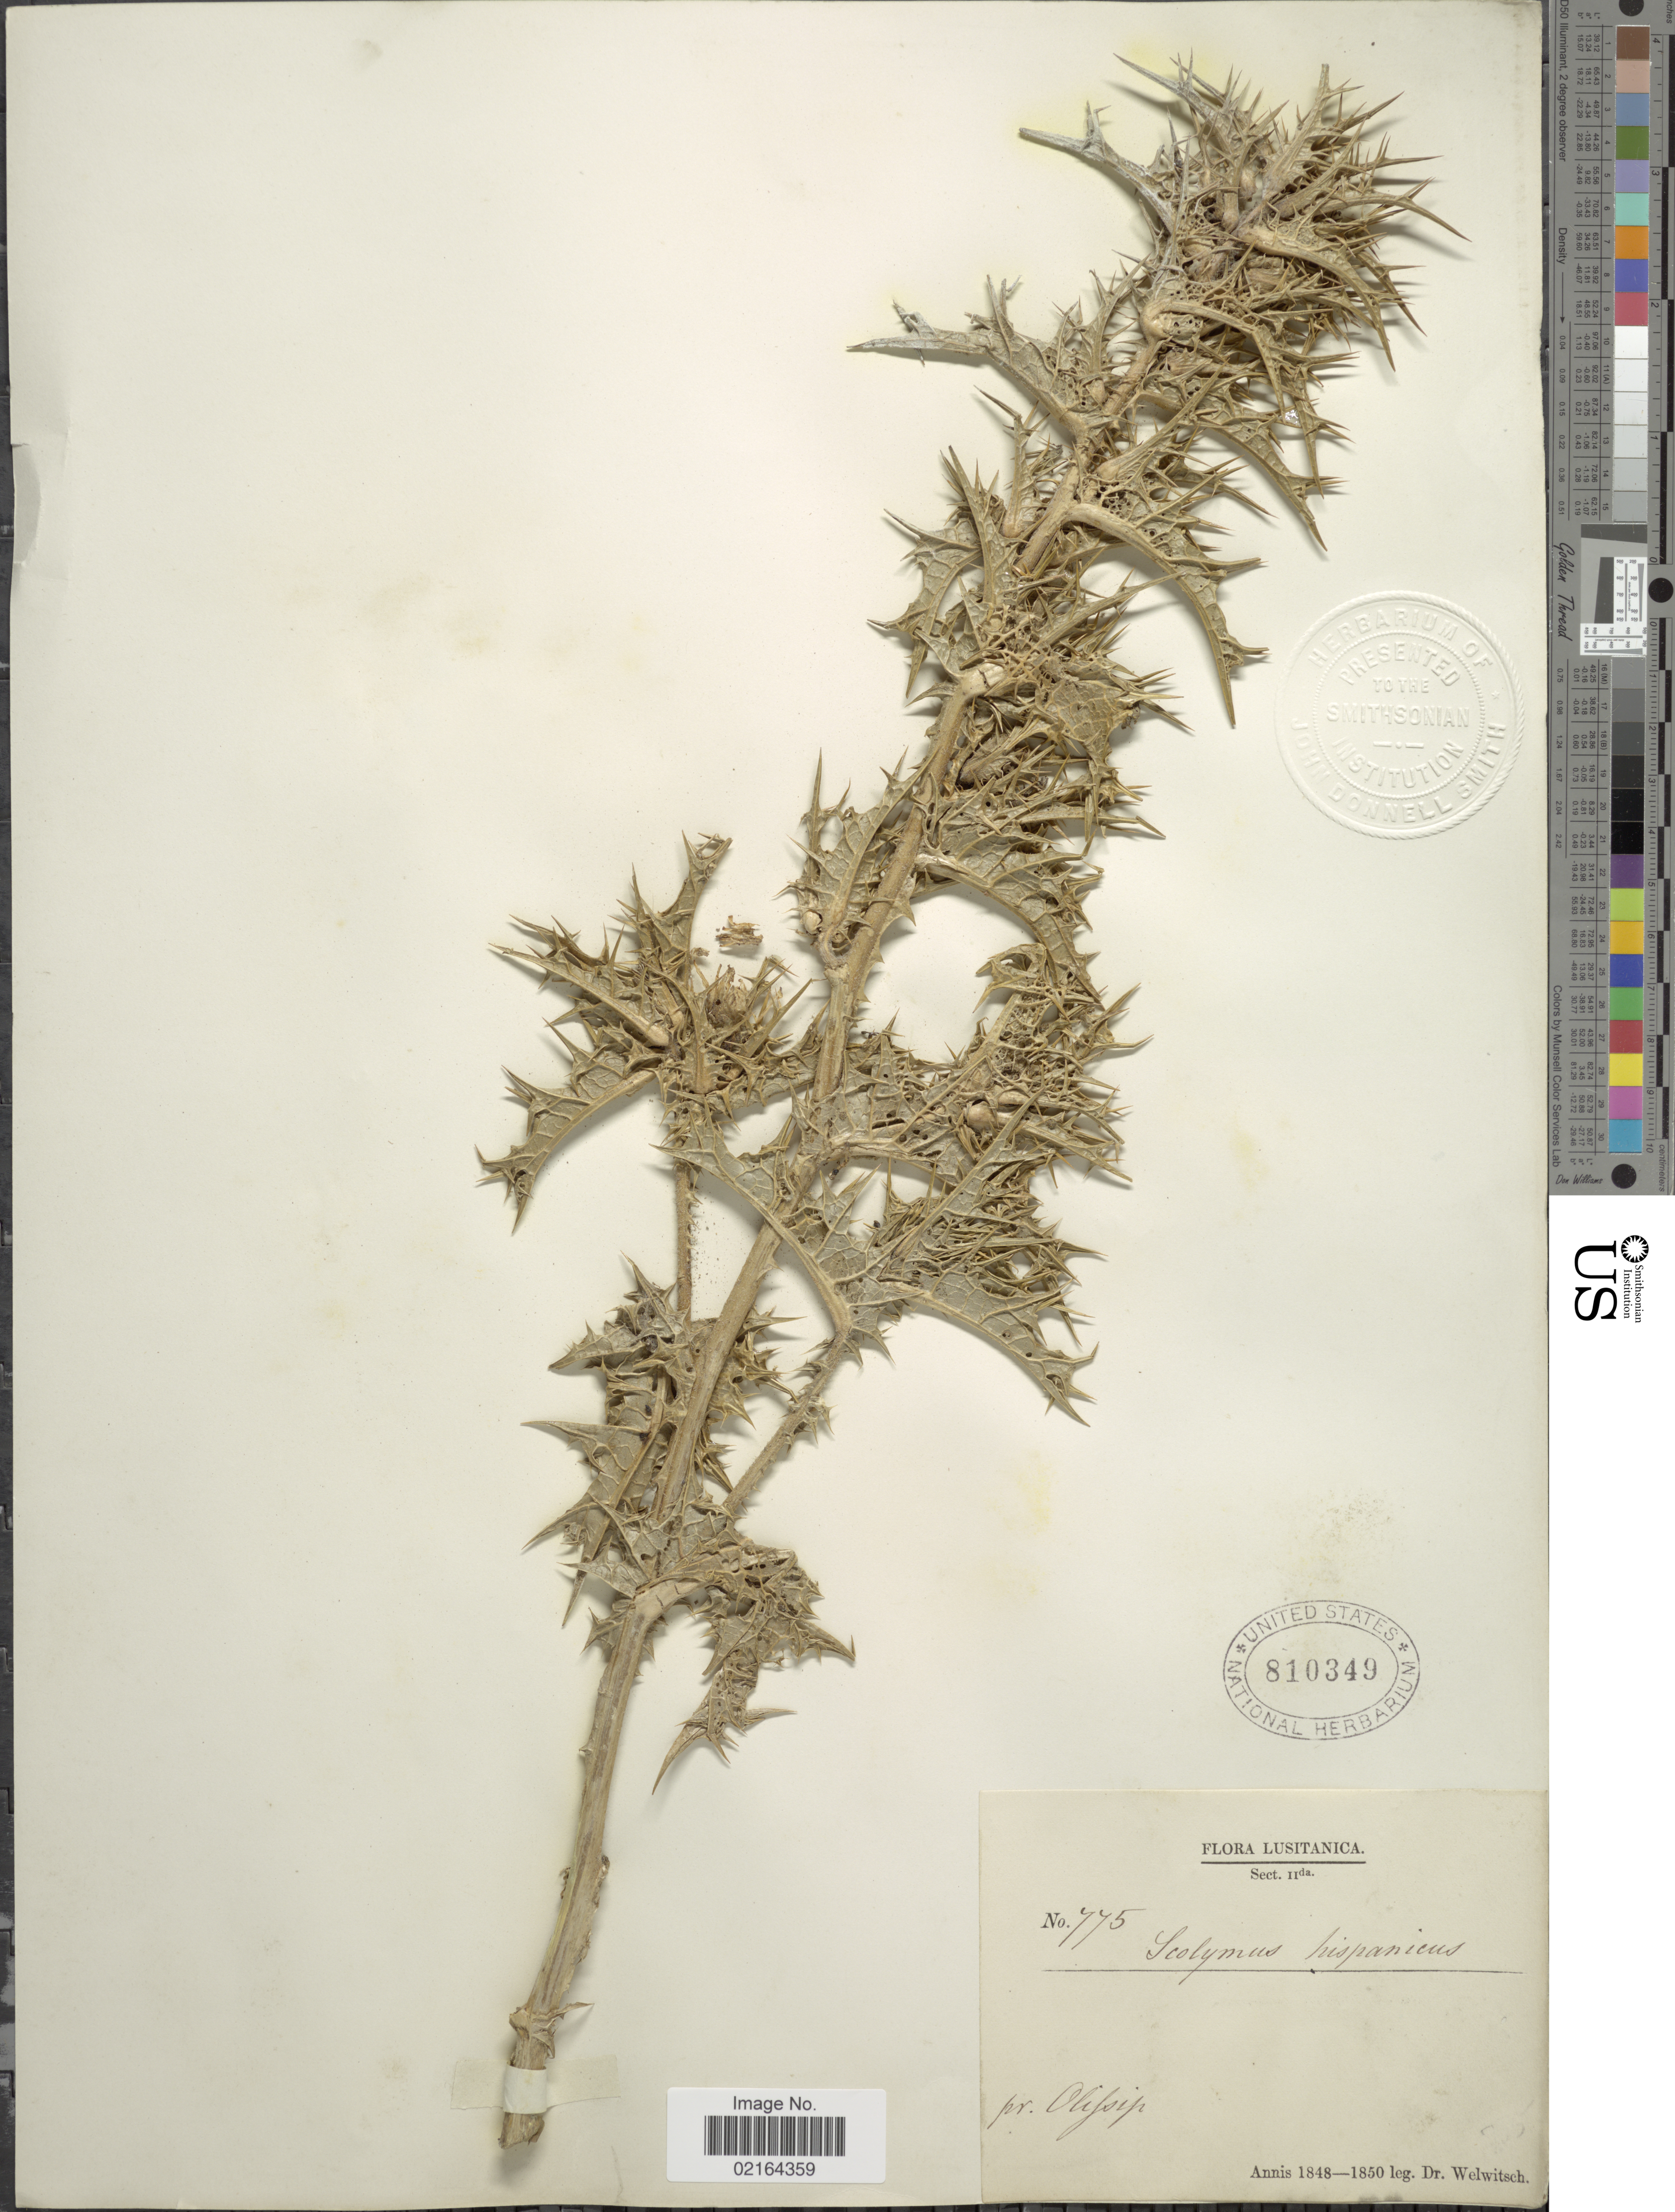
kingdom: Plantae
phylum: Tracheophyta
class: Magnoliopsida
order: Asterales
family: Asteraceae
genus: Scolymus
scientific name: Scolymus hispanicus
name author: L.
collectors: -. Welwitsch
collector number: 775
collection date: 1848/1850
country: Portugal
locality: Lusitanica, pr. Olissippo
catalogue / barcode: US 810349